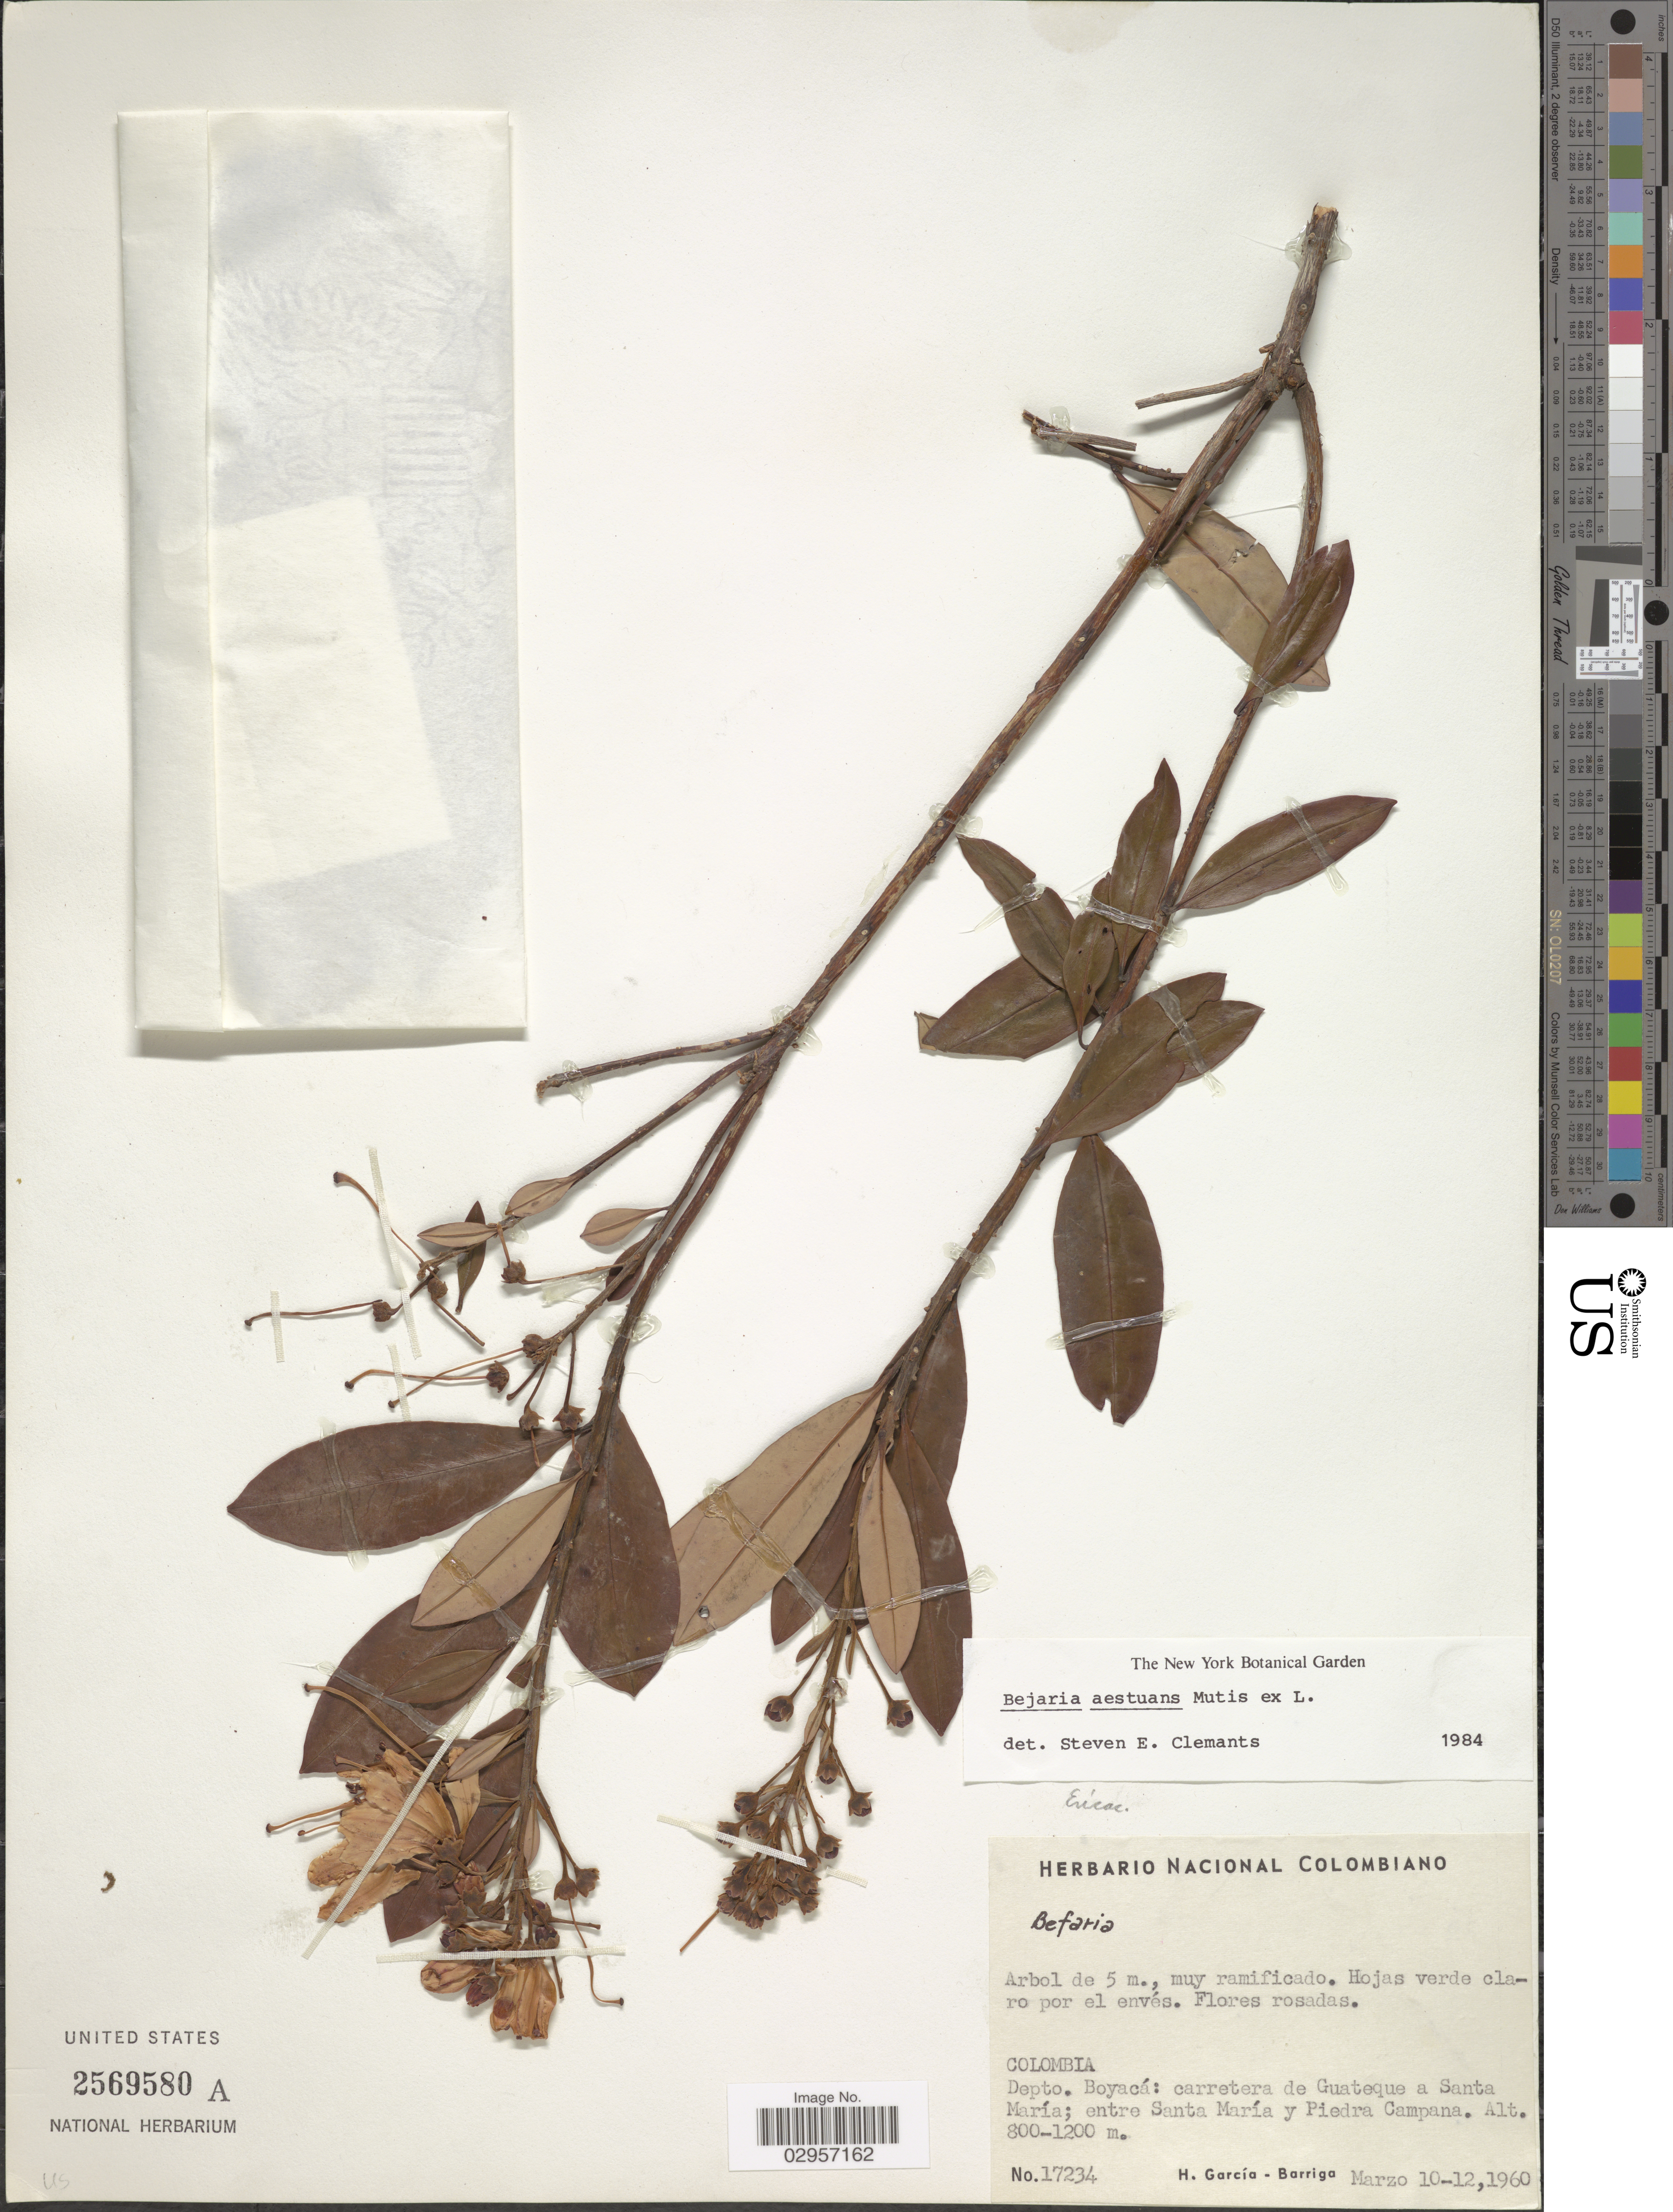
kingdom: Plantae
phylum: Tracheophyta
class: Magnoliopsida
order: Ericales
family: Ericaceae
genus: Befaria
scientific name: Befaria aestuans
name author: Mutis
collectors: H. García Barriga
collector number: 17234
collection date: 1960-03-10/1960-03-12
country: Colombia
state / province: Boyacá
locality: Depto. Boyacá: carretera de Guateque a Santa María; entre Santa María y Piedra Campana.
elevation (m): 800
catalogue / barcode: US 2569580A